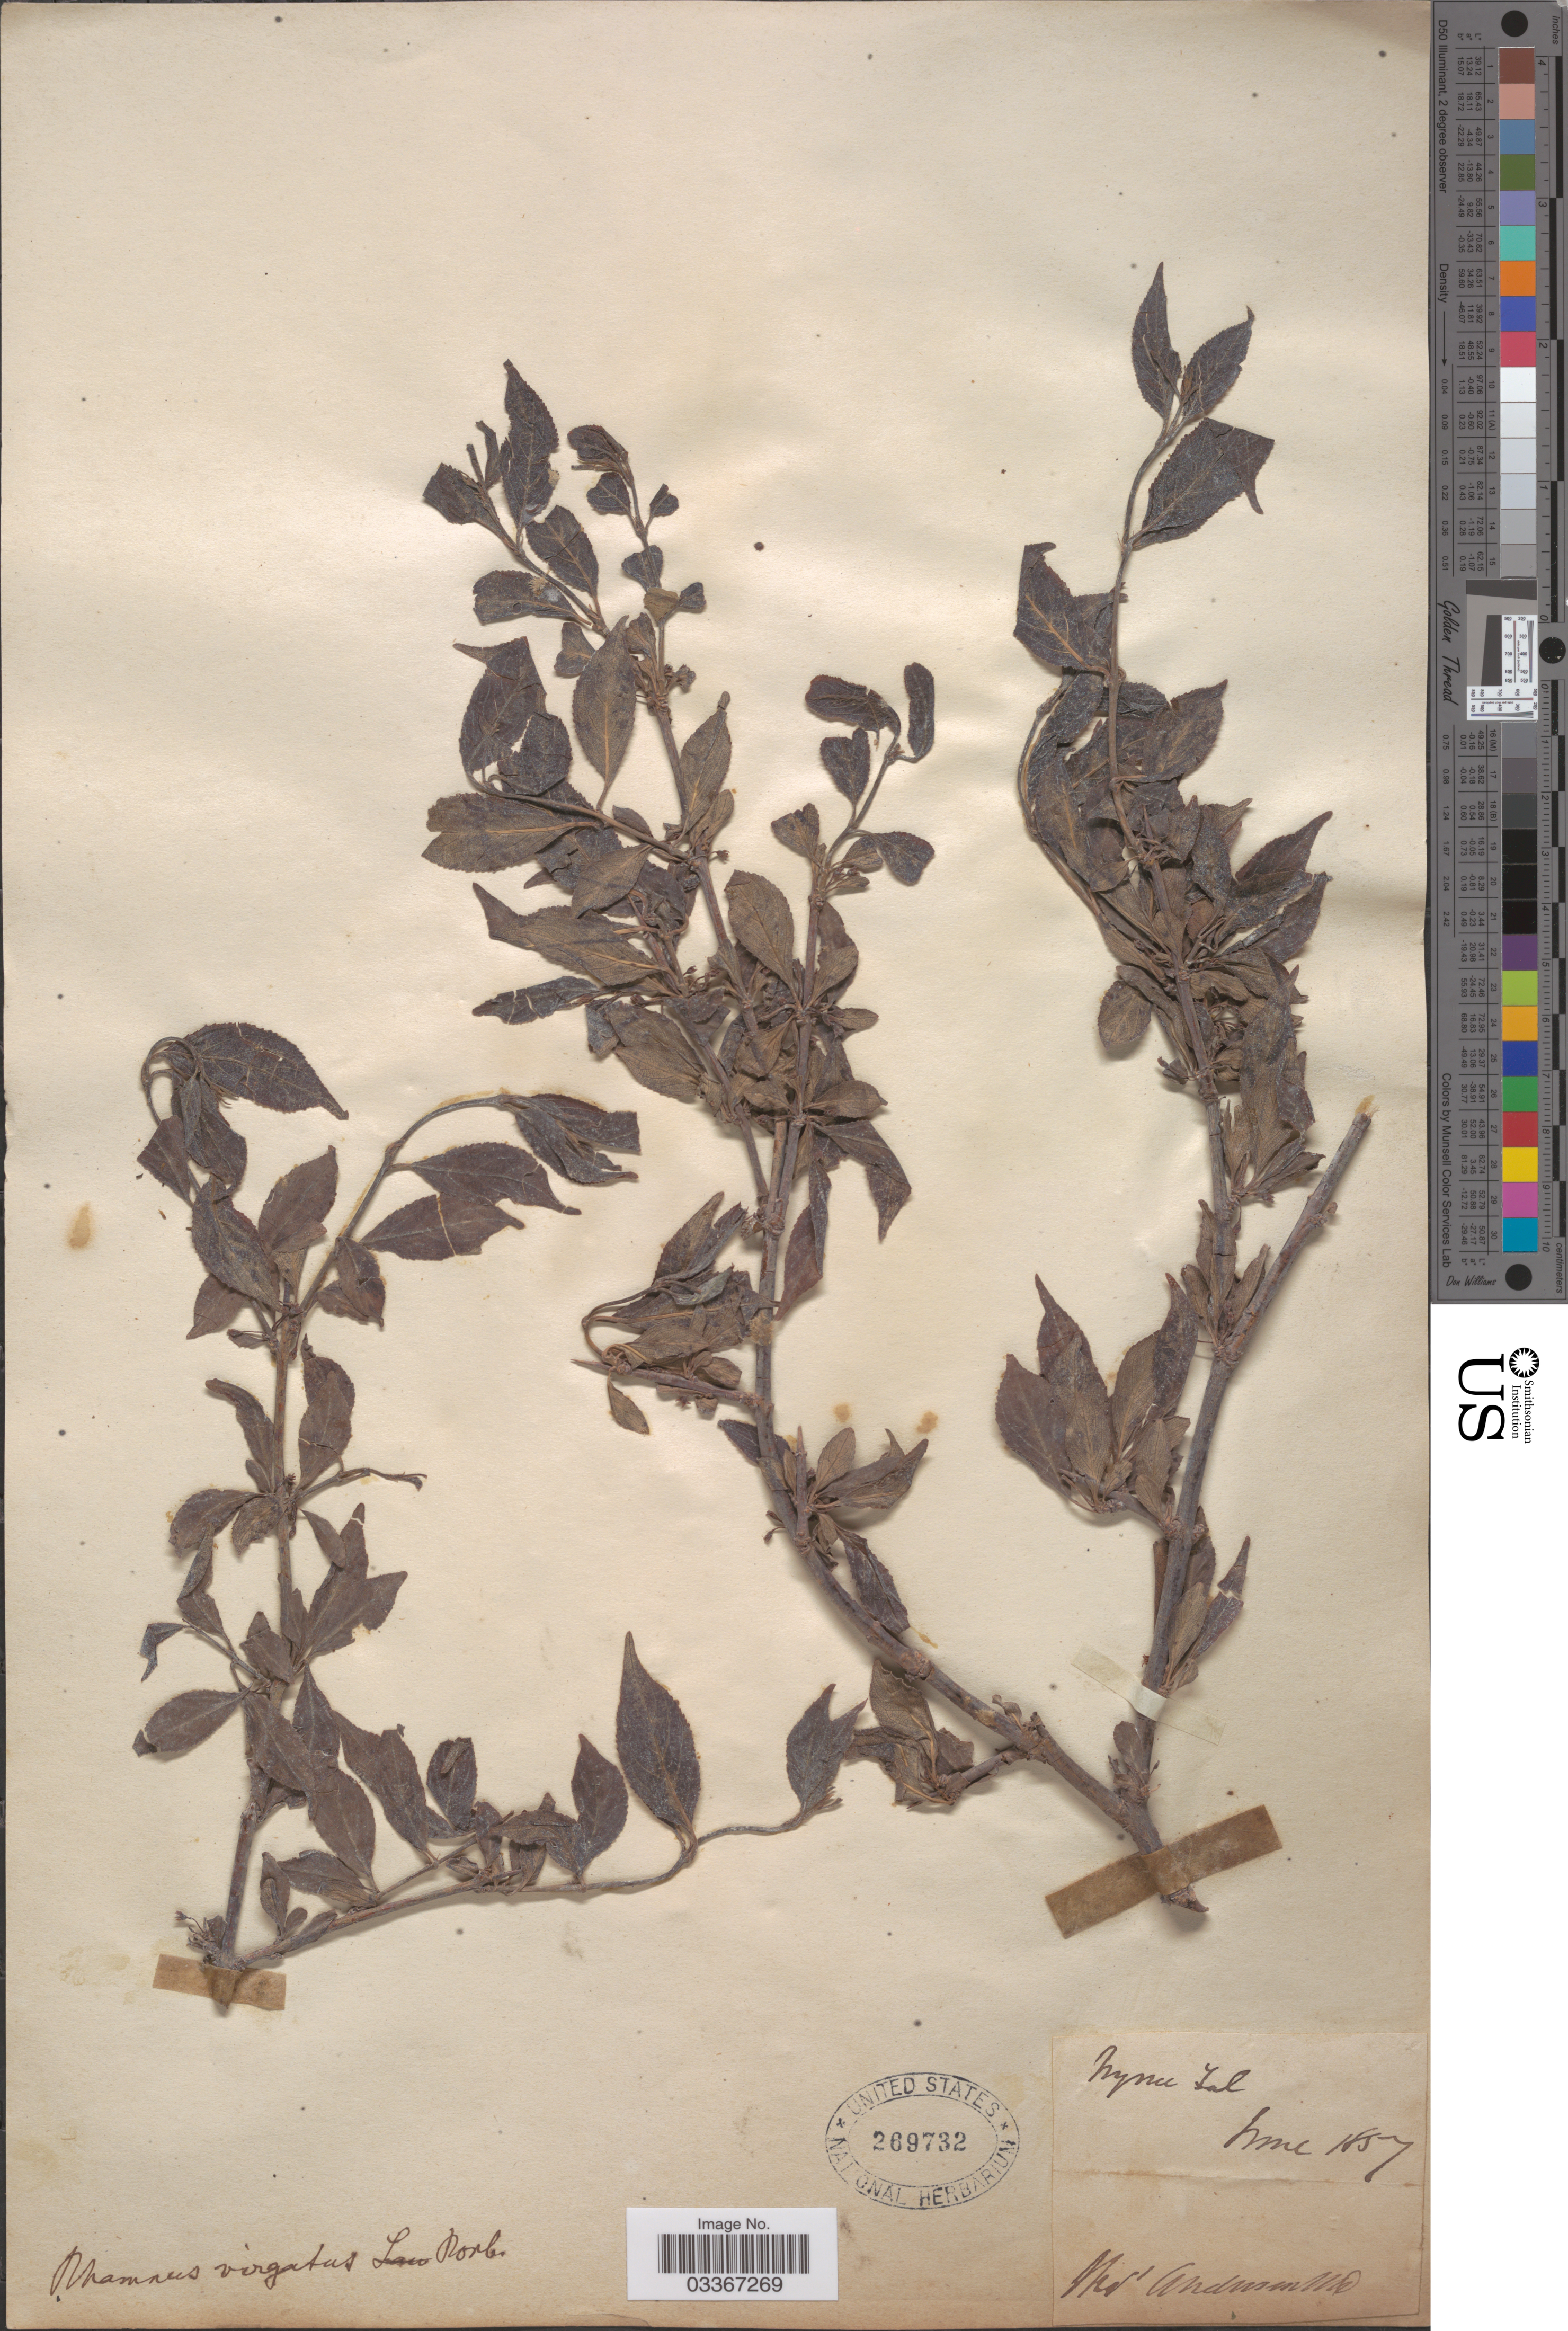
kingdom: Plantae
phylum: Tracheophyta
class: Magnoliopsida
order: Rosales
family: Rhamnaceae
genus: Rhamnus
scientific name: Rhamnus virgata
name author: Roxb.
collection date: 1857-06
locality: Nynu Tal. [unsure placement]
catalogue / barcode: US 269732